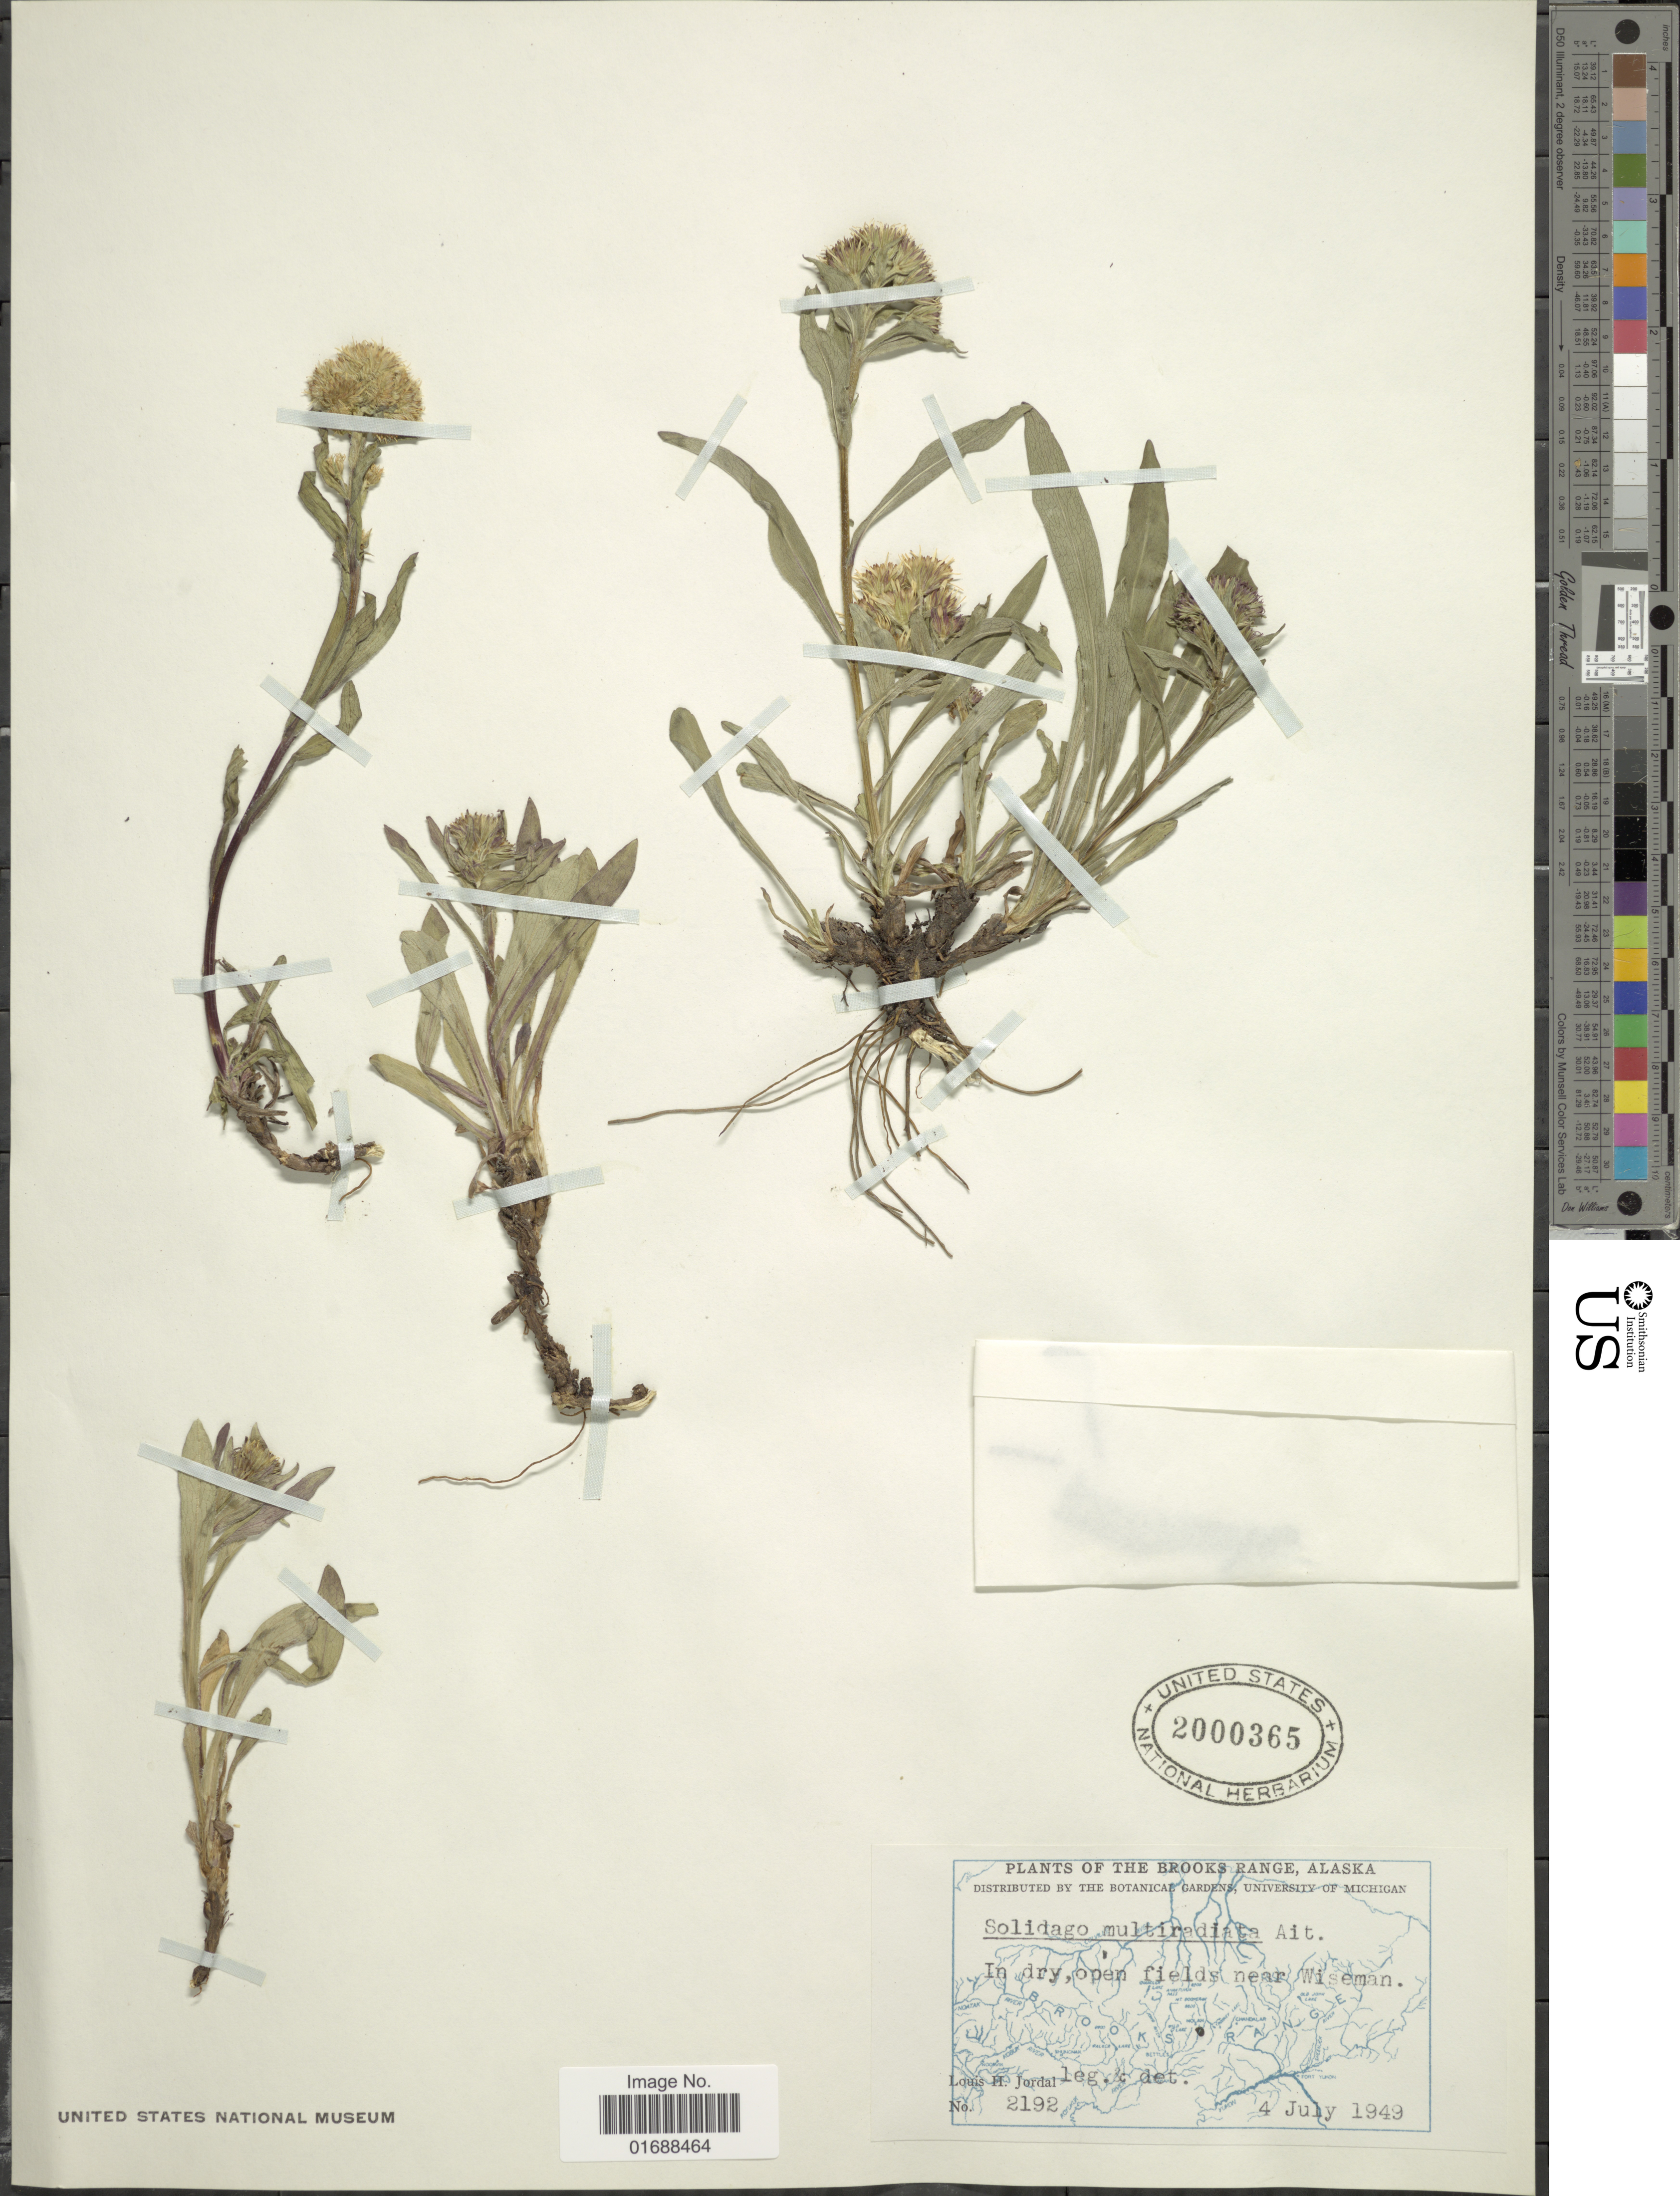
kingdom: Plantae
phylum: Tracheophyta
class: Magnoliopsida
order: Asterales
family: Asteraceae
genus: Solidago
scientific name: Solidago multiradiata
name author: Aiton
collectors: L. Jordal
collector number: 2192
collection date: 1949-07-04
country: United States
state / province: Alaska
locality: The Brooks Range, In dry open fields near Wiseman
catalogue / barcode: US 2000365